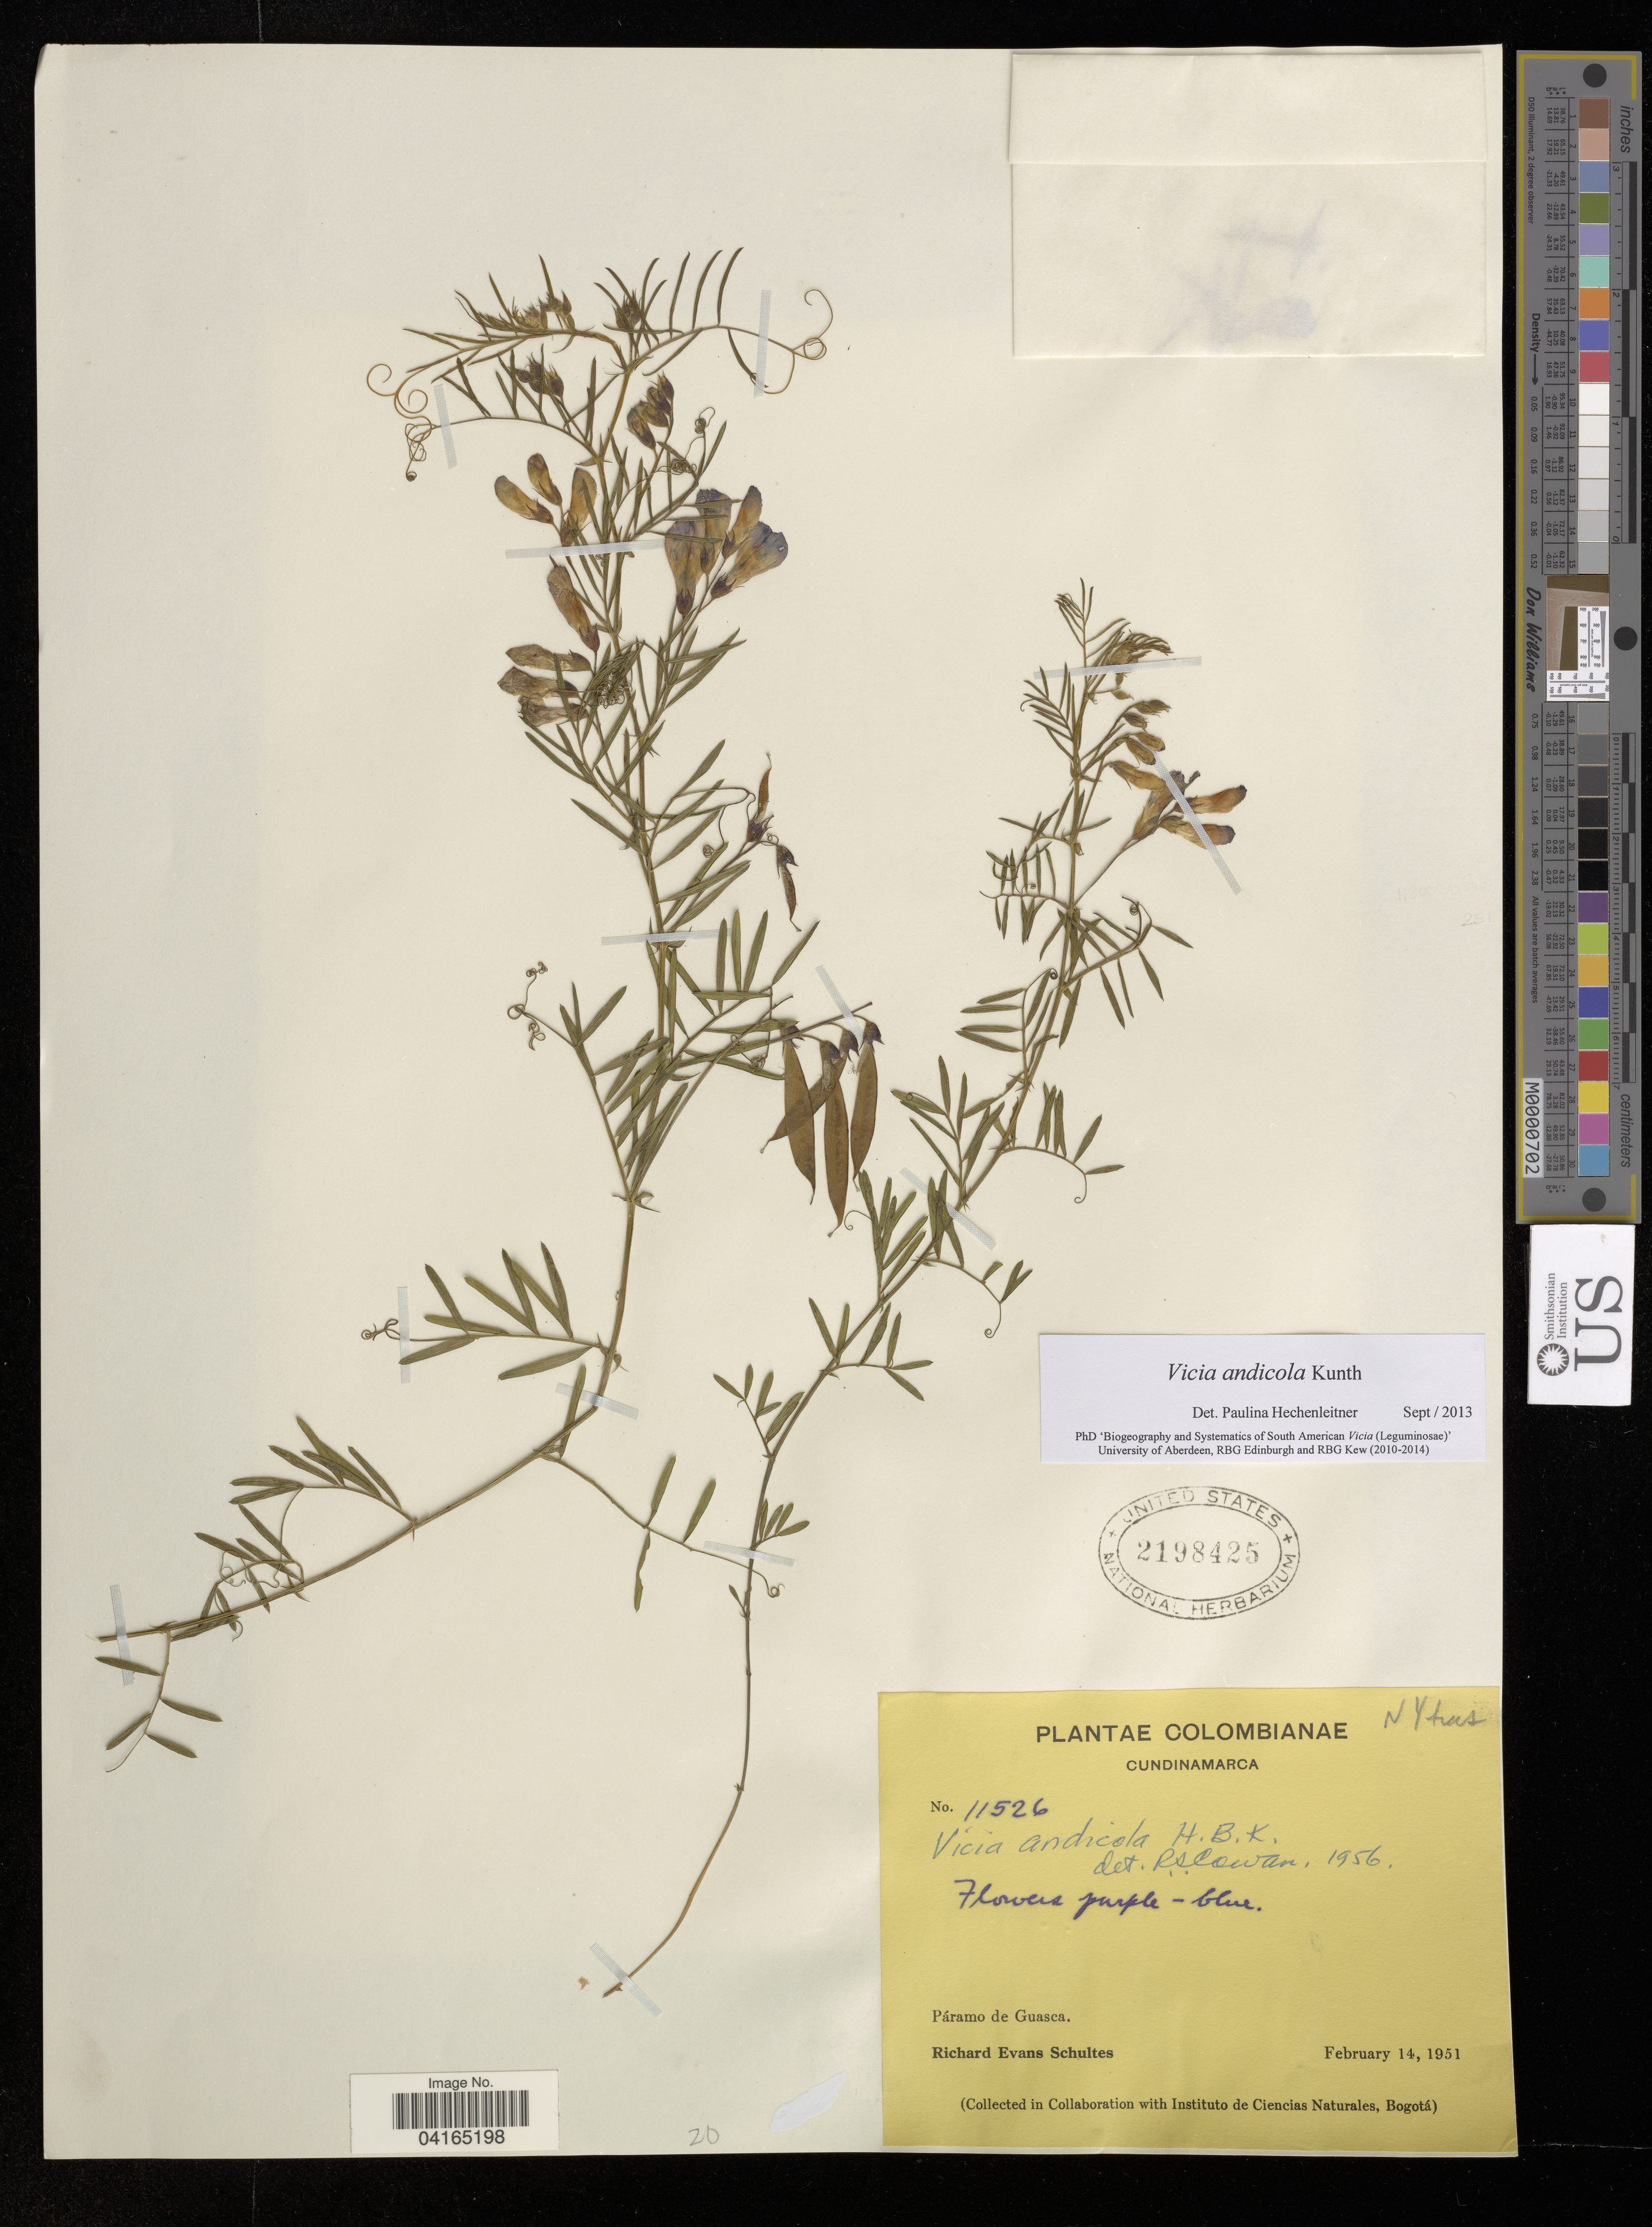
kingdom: Plantae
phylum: Tracheophyta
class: Magnoliopsida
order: Fabales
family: Fabaceae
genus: Vicia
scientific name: Vicia andicola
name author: Kunth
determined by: Hechenleitner, Paulina, RBG Edinburgh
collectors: R. Schultes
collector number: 11526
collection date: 1951-02-14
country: Colombia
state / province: Cundinamarca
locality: Páramo de Guasca.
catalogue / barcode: US 2198425